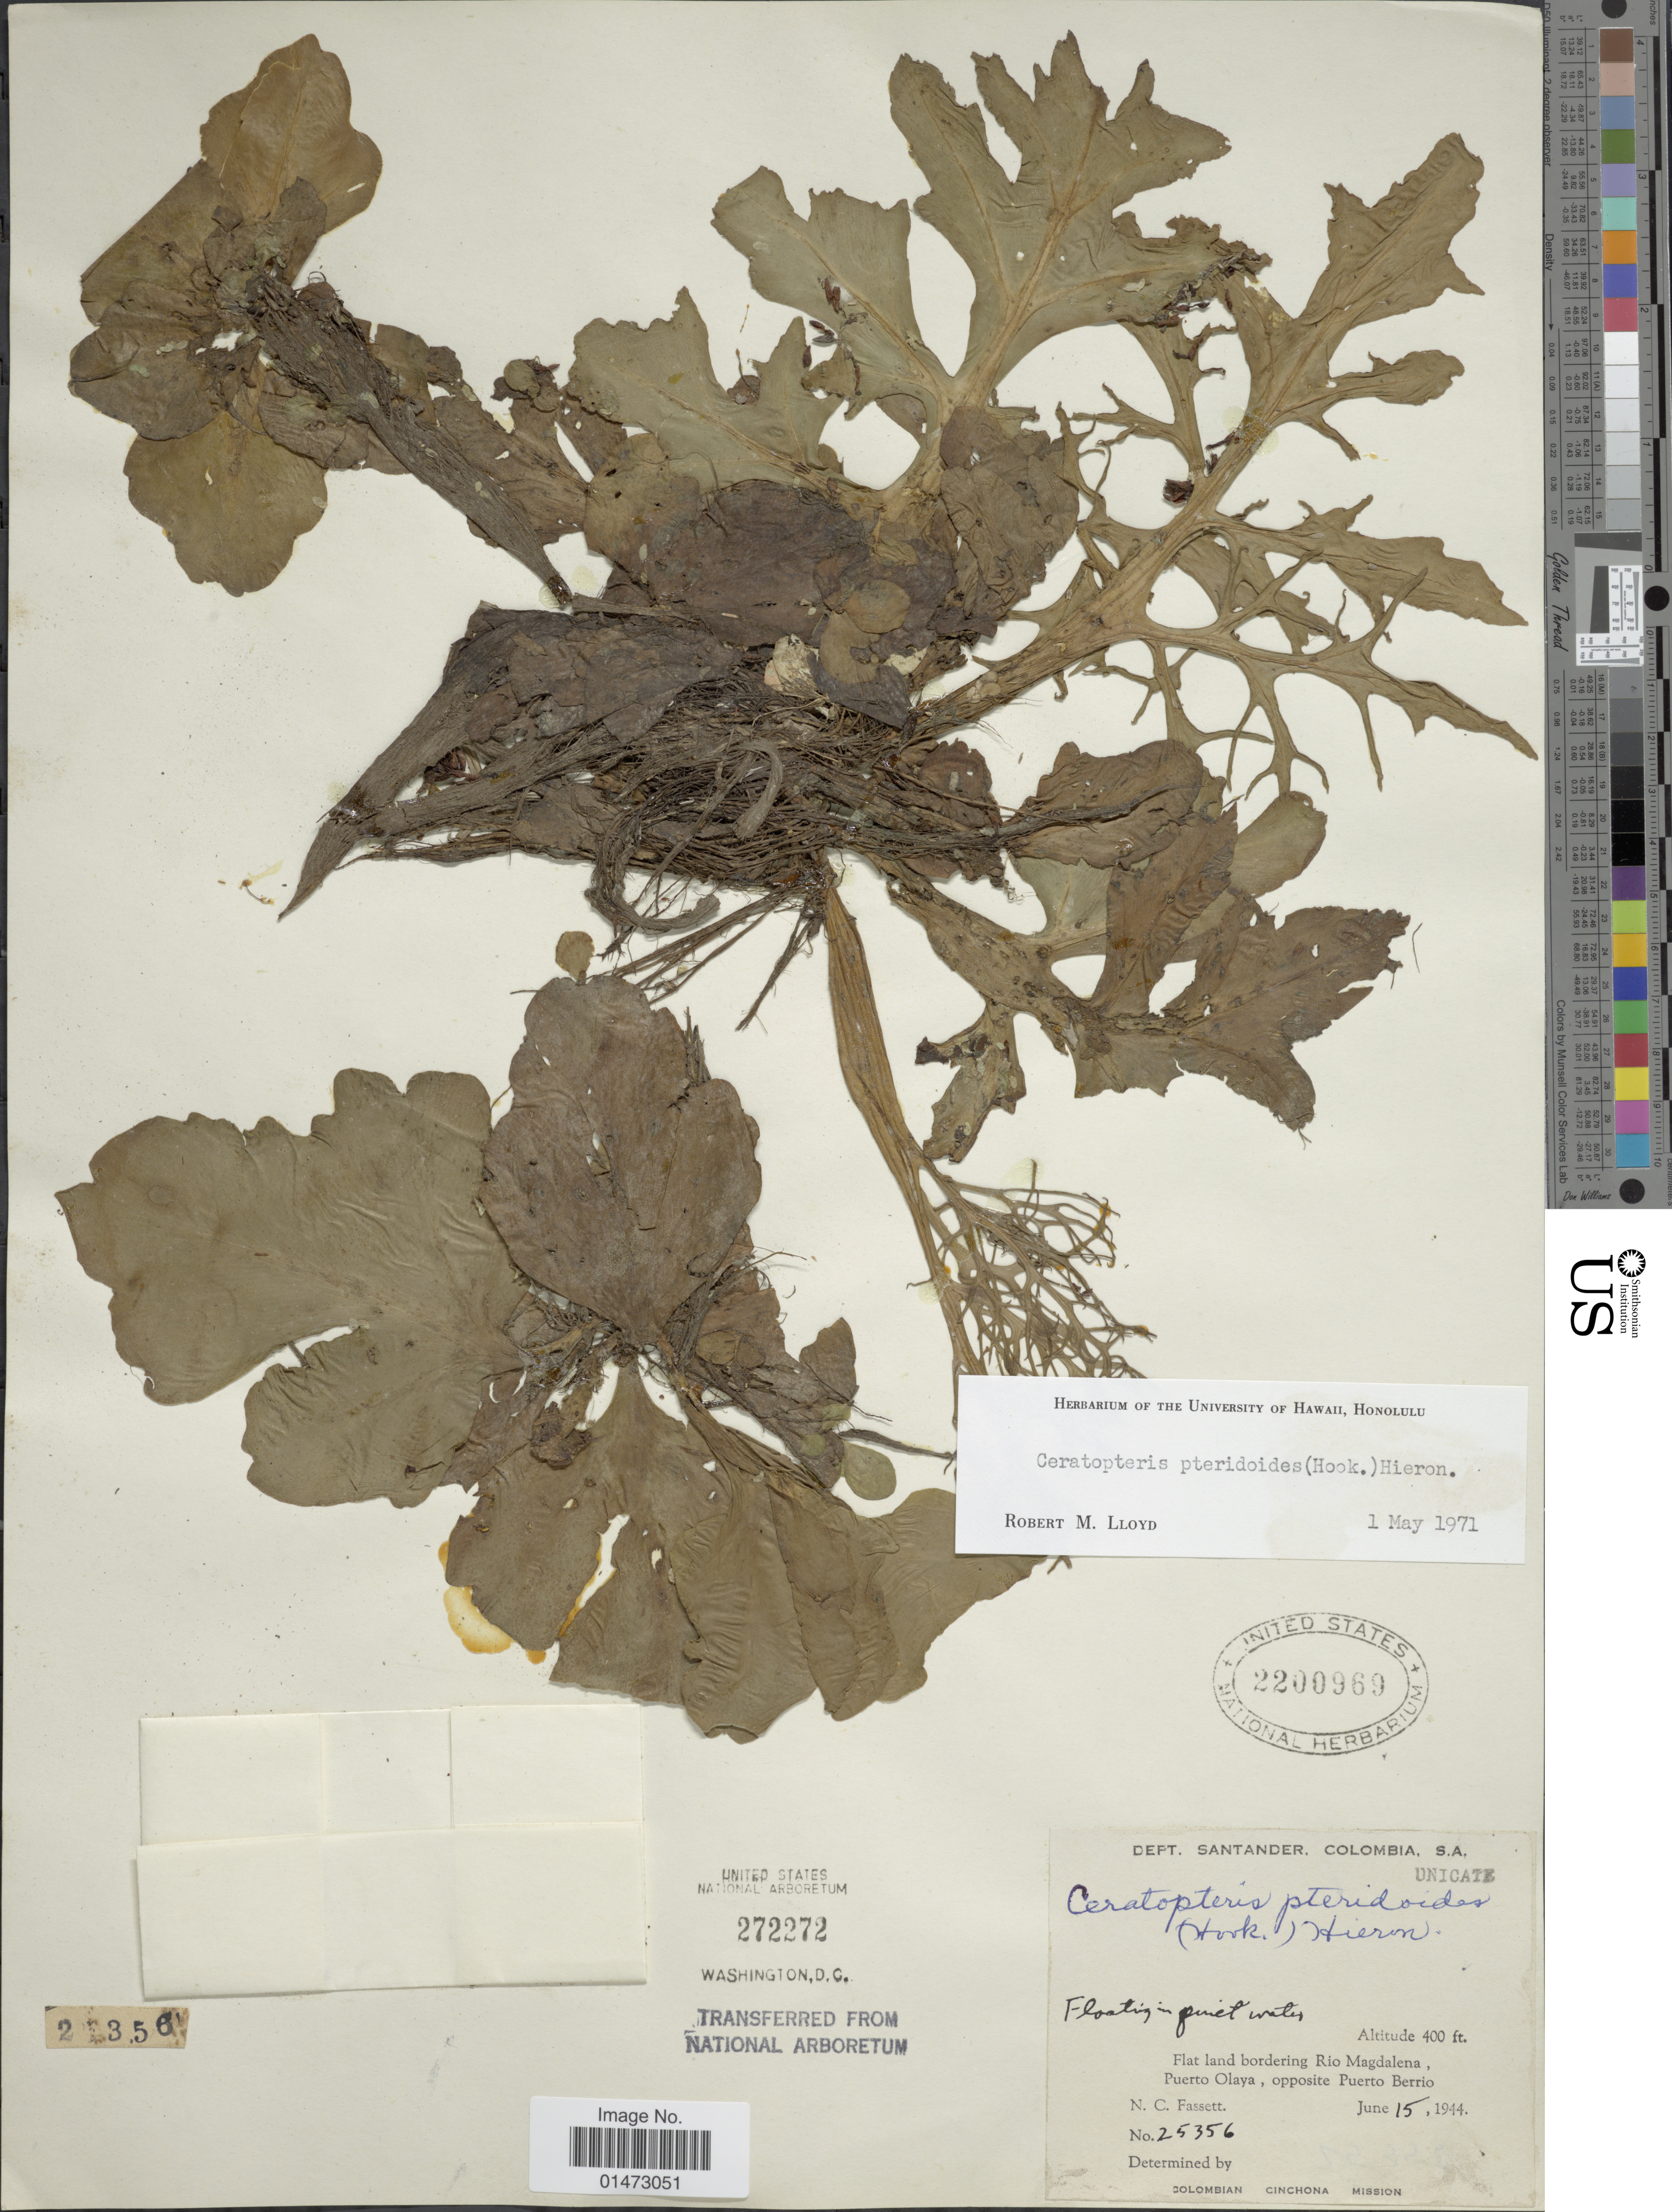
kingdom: Plantae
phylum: Tracheophyta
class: Polypodiopsida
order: Polypodiales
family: Pteridaceae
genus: Ceratopteris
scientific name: Ceratopteris pteridioides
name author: (Hook.) Hieron.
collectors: N. C. Fassett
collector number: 25356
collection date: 1944-06-15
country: Colombia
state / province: Santander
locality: Flat land bordering Rio Magdalena, Puerto Olaya, opposite Puerto Berrio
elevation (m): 122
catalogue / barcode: US 2200969